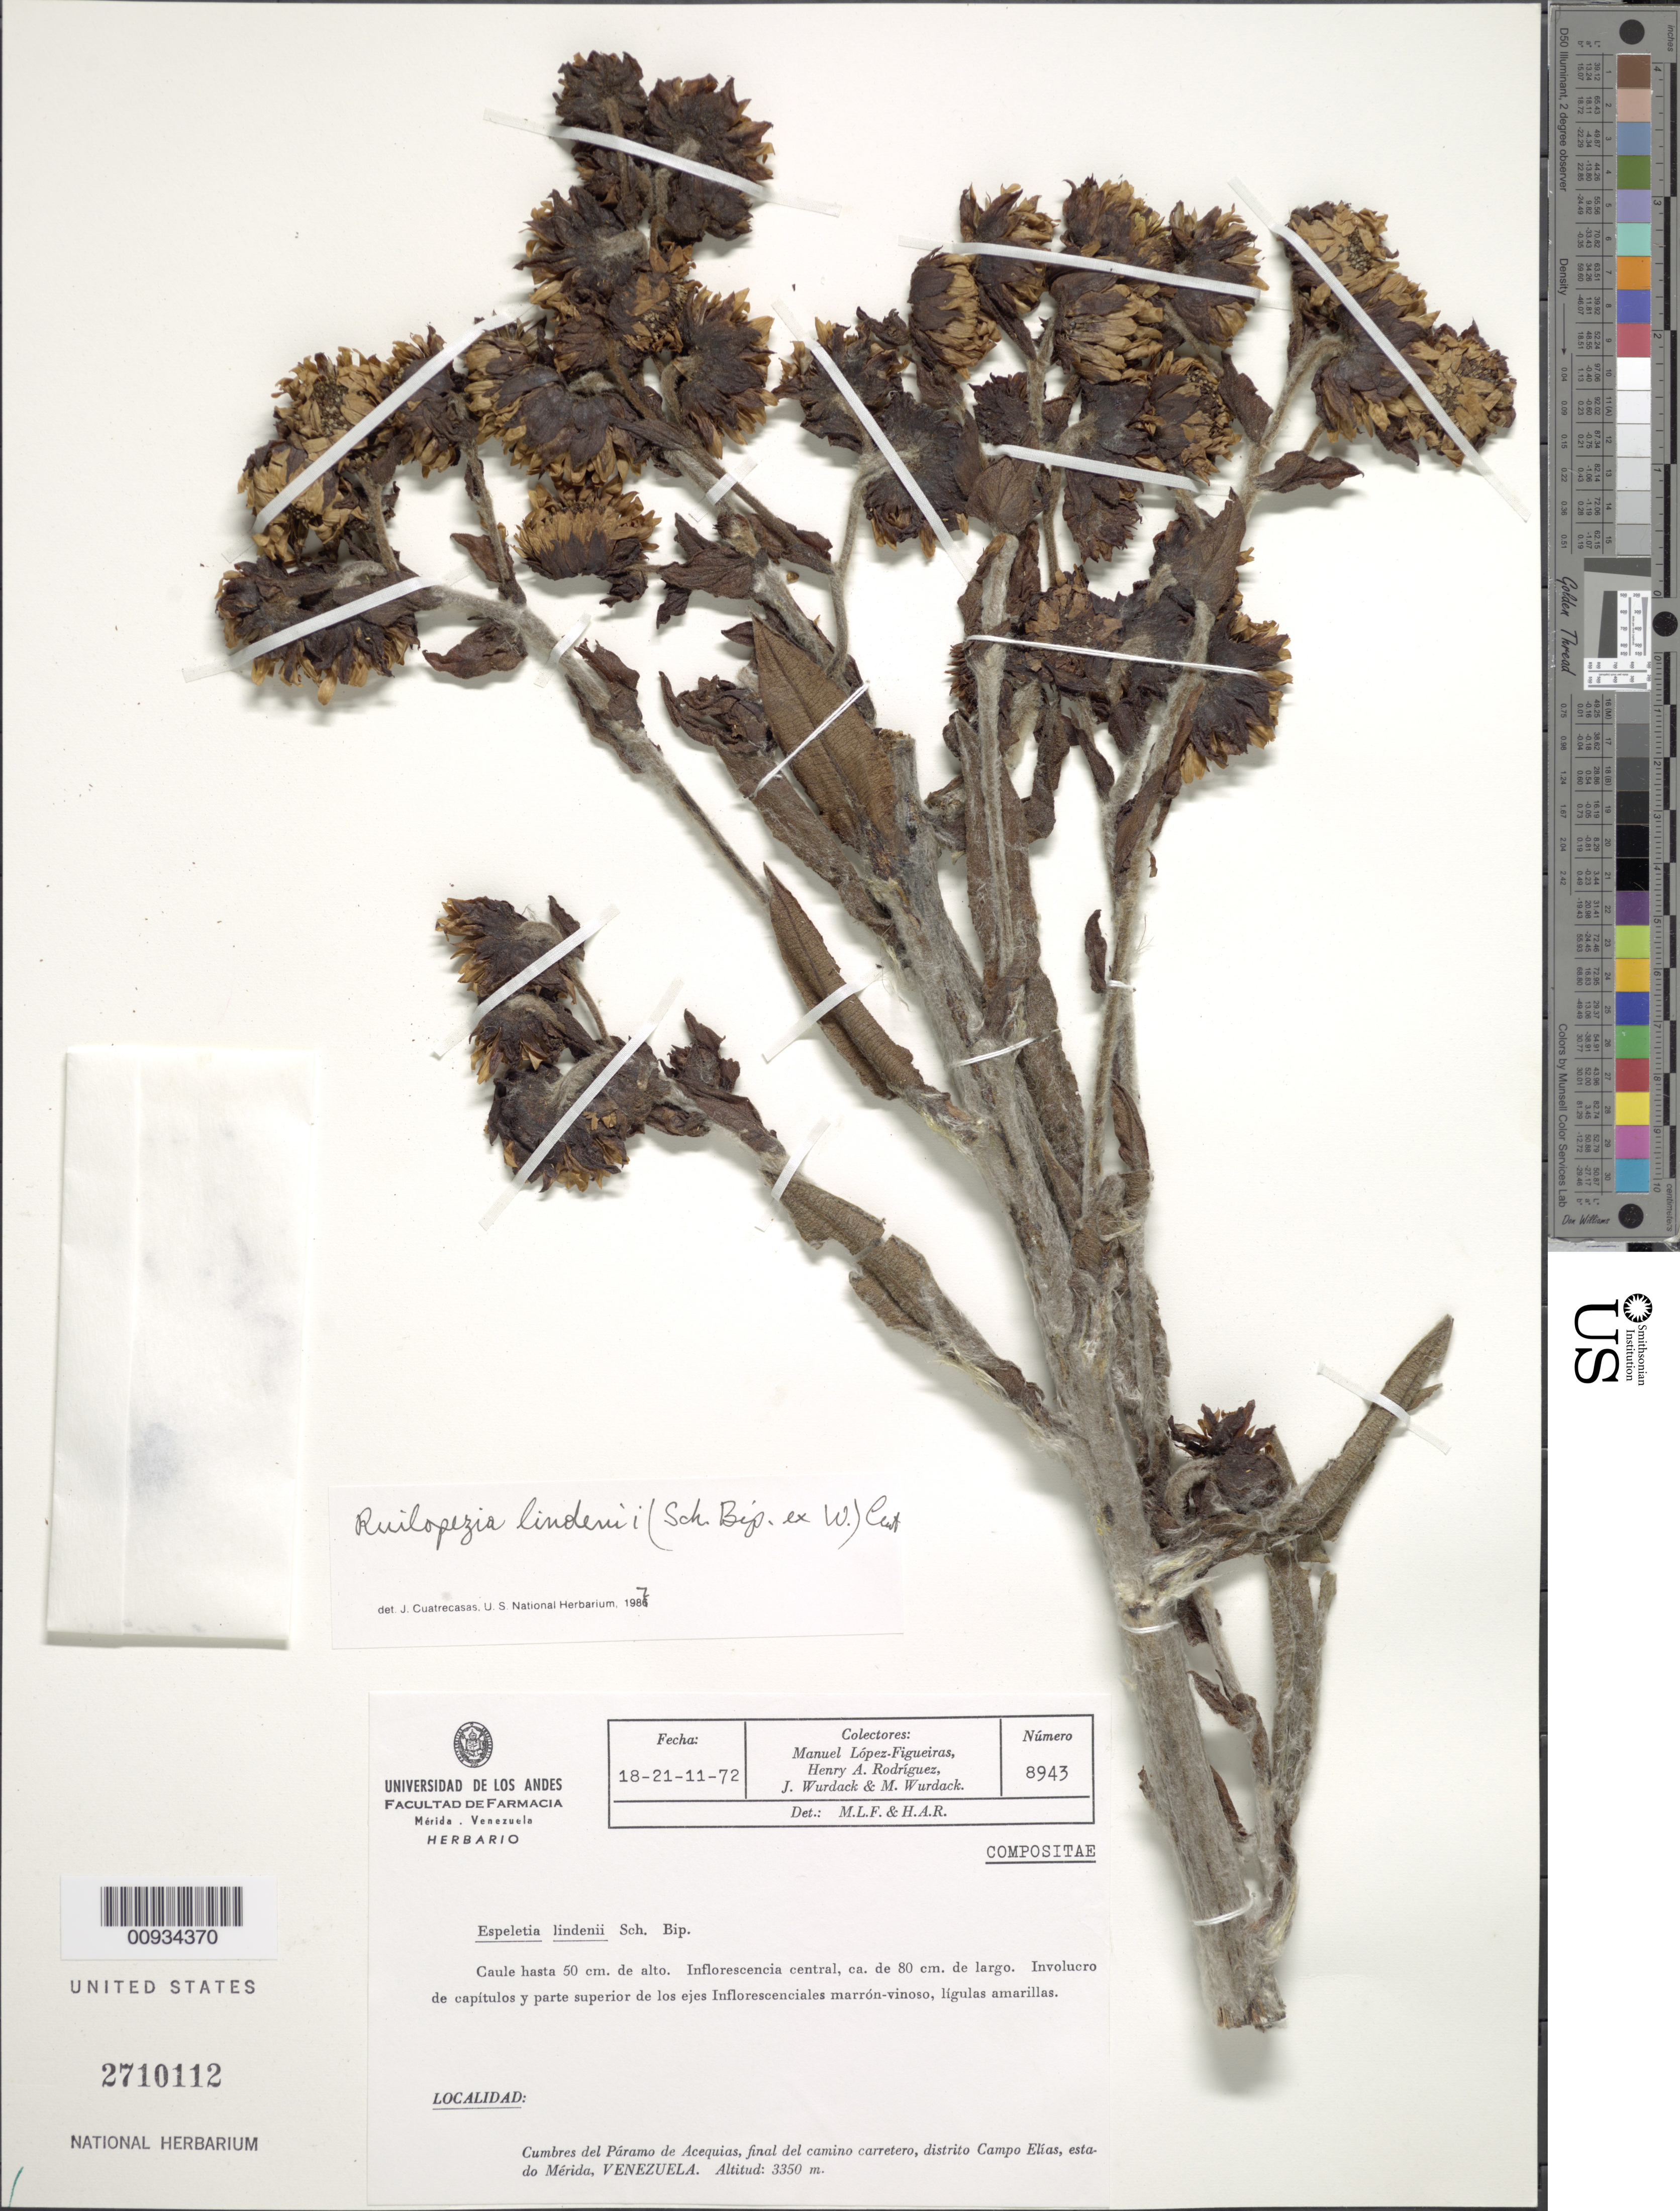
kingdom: Plantae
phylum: Tracheophyta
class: Magnoliopsida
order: Asterales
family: Asteraceae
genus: Ruilopezia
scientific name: Ruilopezia lindenii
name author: (Sch. Bip. ex Wedd.) Cuatrec.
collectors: M. López Figueiras, H. A. Rodriguez, J. J. Wurdack & M. L. Wurdack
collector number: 8943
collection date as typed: Transcribed d/m/y: 18/11/72 to 21/11/72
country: Venezuela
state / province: Mérida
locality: Cumbres del Paramo de Acequias, final del camino carretera, Distrito Campo Elias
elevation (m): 3350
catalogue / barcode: US 2710112